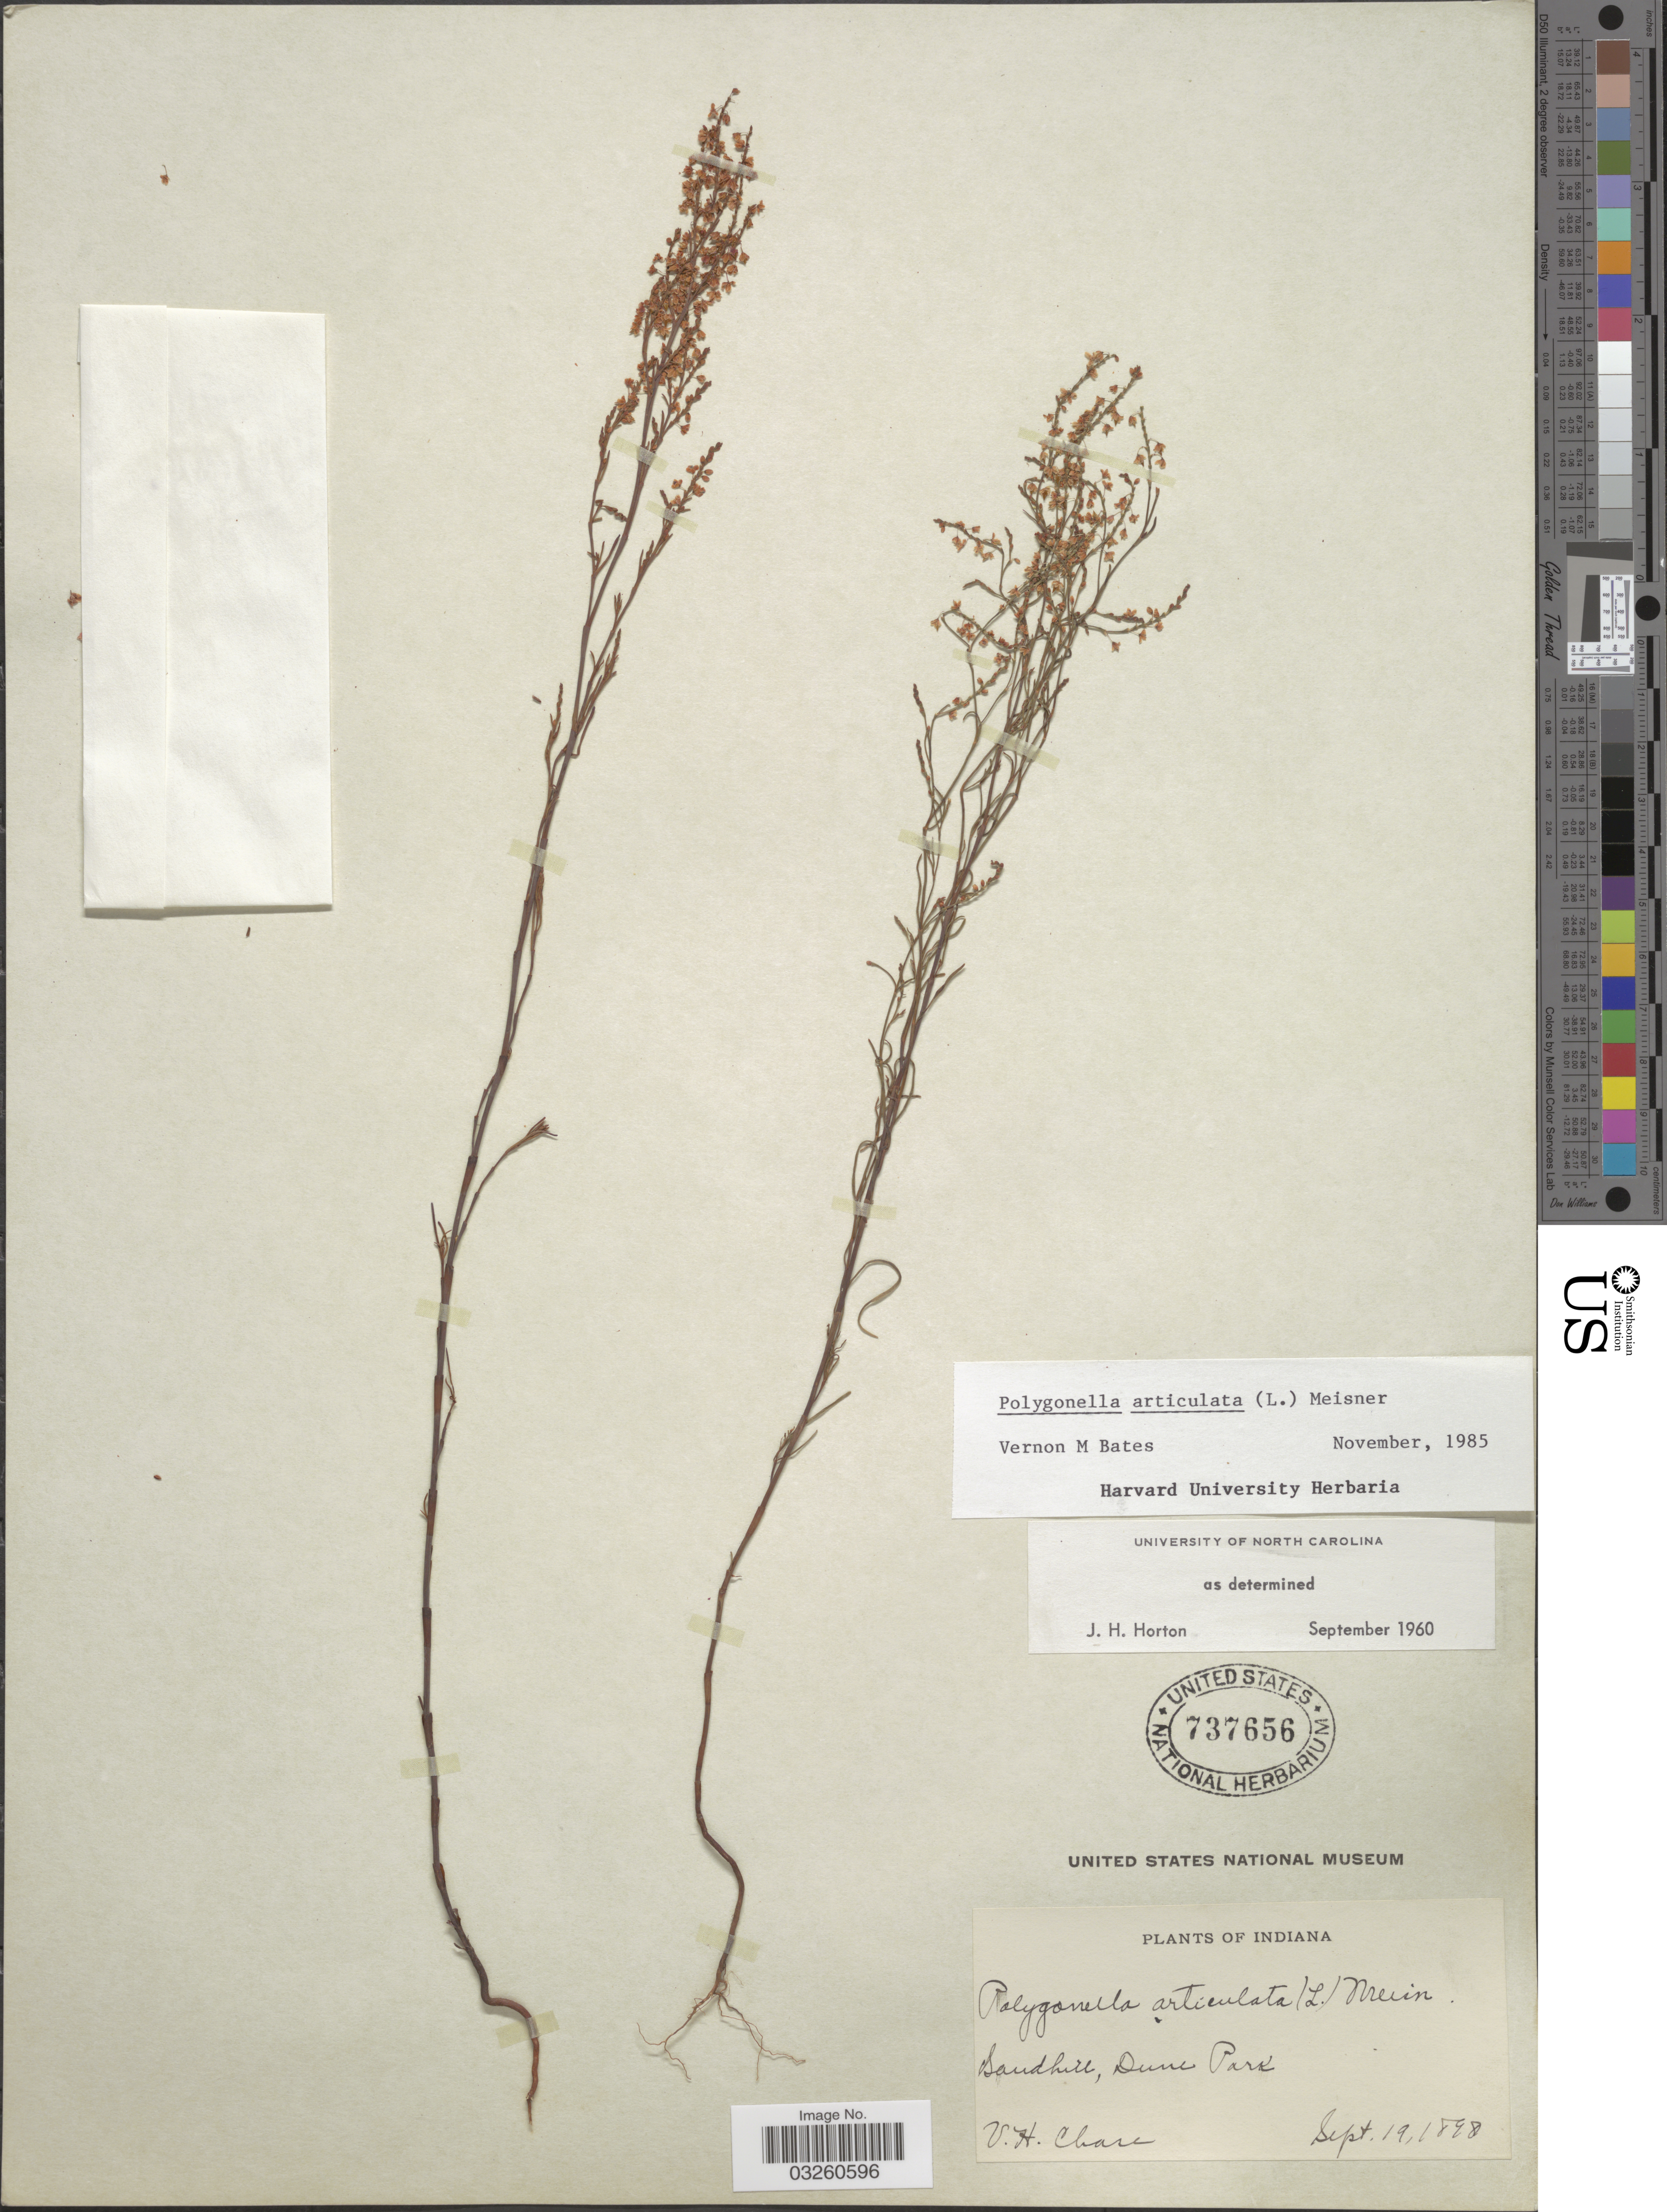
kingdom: Plantae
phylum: Tracheophyta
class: Magnoliopsida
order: Caryophyllales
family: Polygonaceae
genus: Polygonella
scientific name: Polygonella articulata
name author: (L.) Meisn.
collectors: V. H. Chase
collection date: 1898-09-19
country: United States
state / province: Indiana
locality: Sandhill, Dune Park.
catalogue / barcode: US 737656